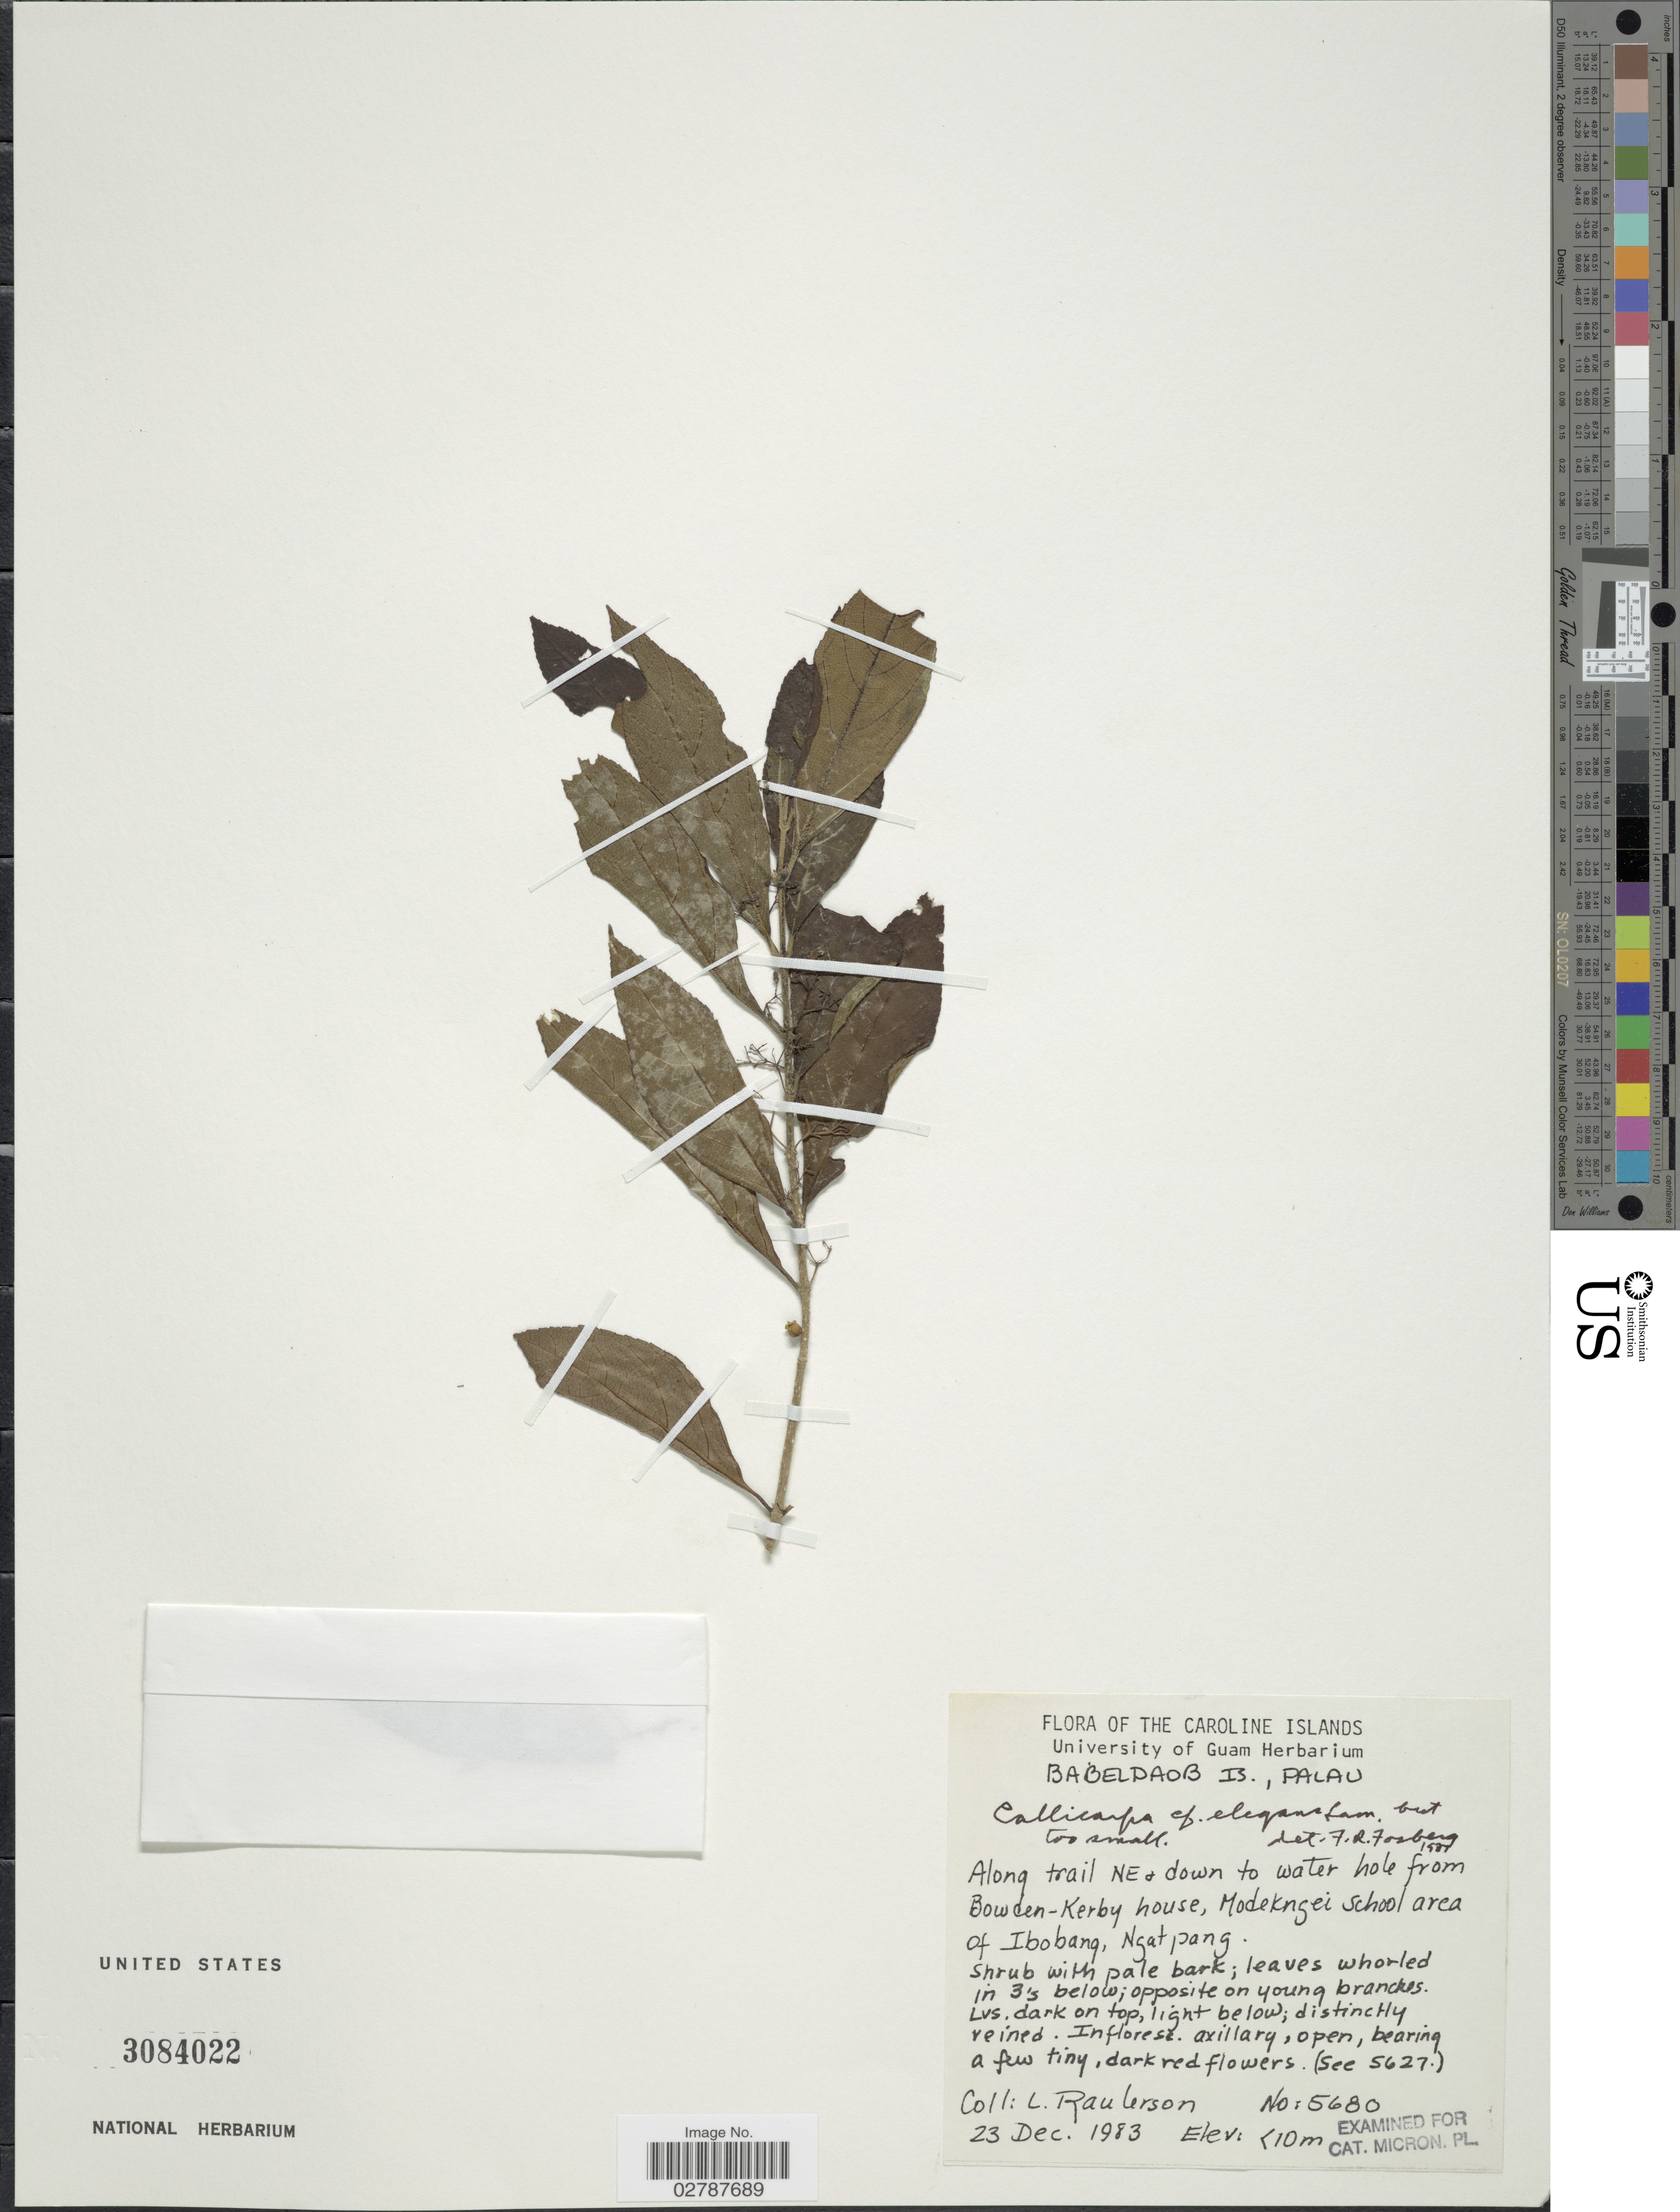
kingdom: Plantae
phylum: Tracheophyta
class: Magnoliopsida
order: Lamiales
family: Lamiaceae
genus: Callicarpa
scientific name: Callicarpa elegans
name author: Hayek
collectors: L. Raulerson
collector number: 5680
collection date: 1983-12-23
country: Palau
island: Babeldaob [Babelthuap]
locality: The Caroline Islands. Babeldaob Is., Palau. Along trail NE & down to water hole from Bowden-Kerby house, Modekngei- School area of Ibobang, Ngatpang.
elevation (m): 10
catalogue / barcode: US 3084022